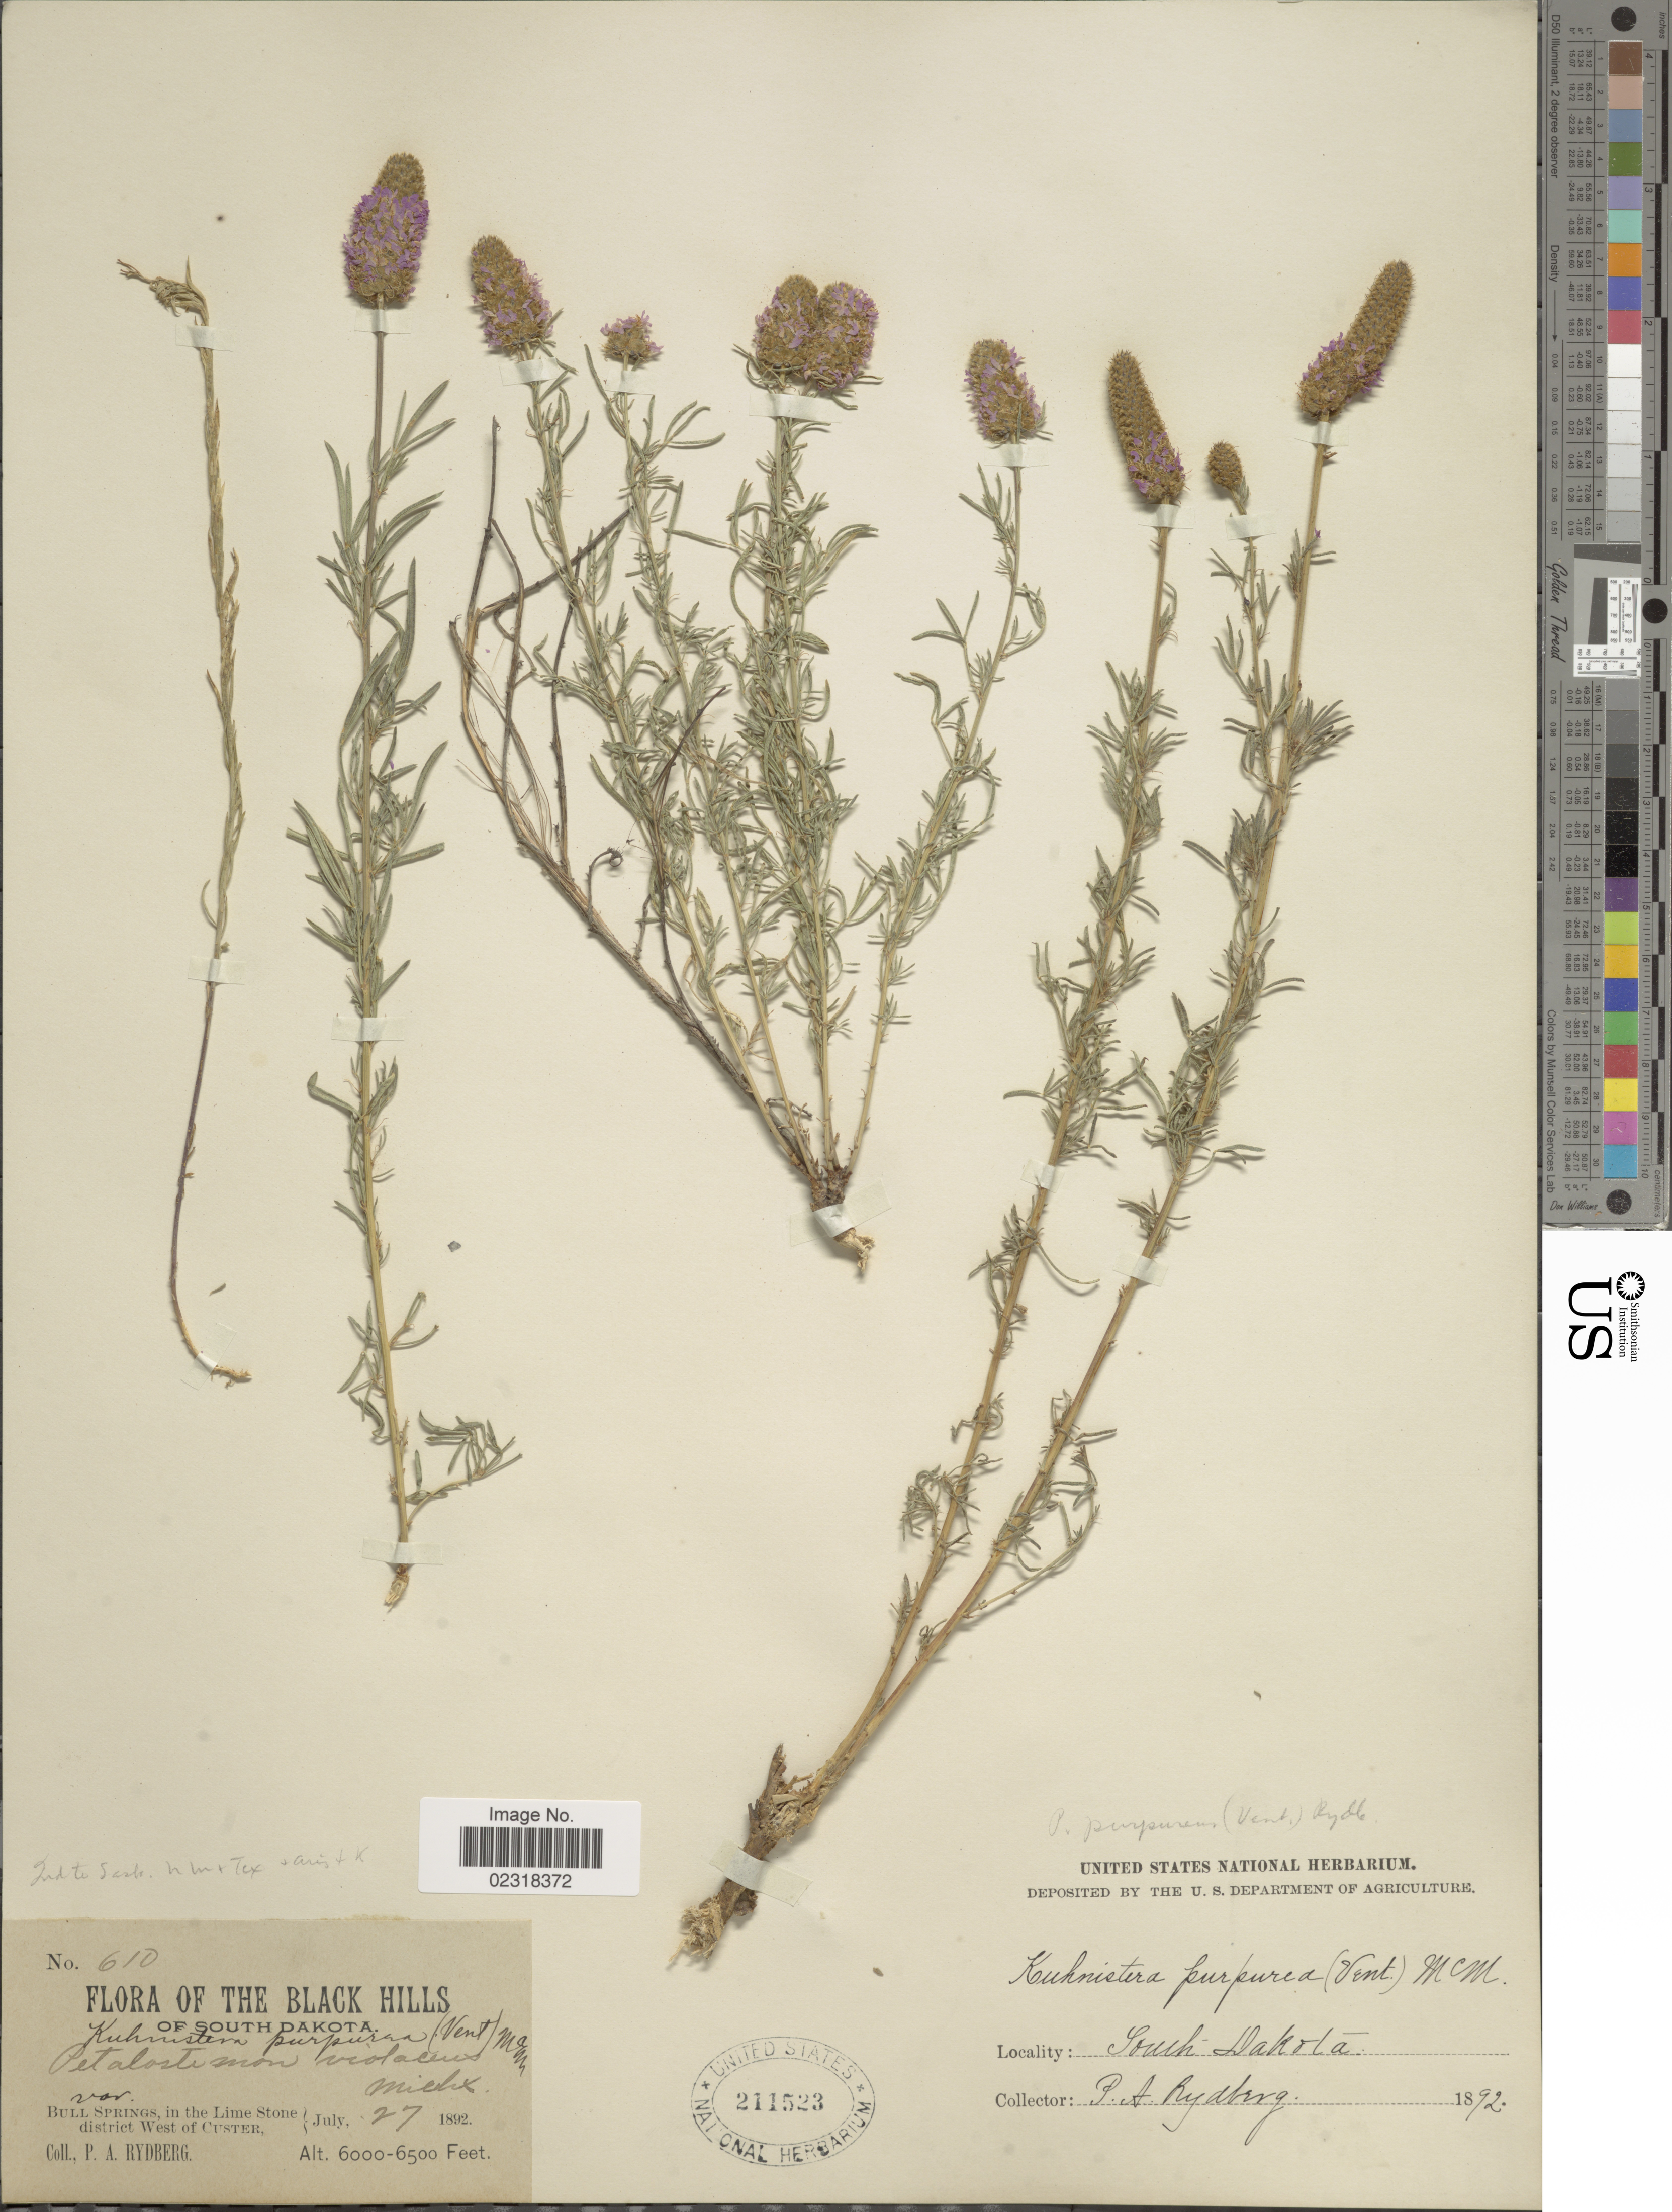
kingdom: Plantae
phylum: Tracheophyta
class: Magnoliopsida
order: Fabales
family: Fabaceae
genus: Dalea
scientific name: Dalea purpurea var. purpurea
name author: Vent.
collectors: P. A. Rydberg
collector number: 610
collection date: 1892-07-27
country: United States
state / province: South Dakota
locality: The Black Hills of South Dakota, Bull Springs, in the Lime Stone, District West of Custer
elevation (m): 1829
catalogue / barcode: US 211523